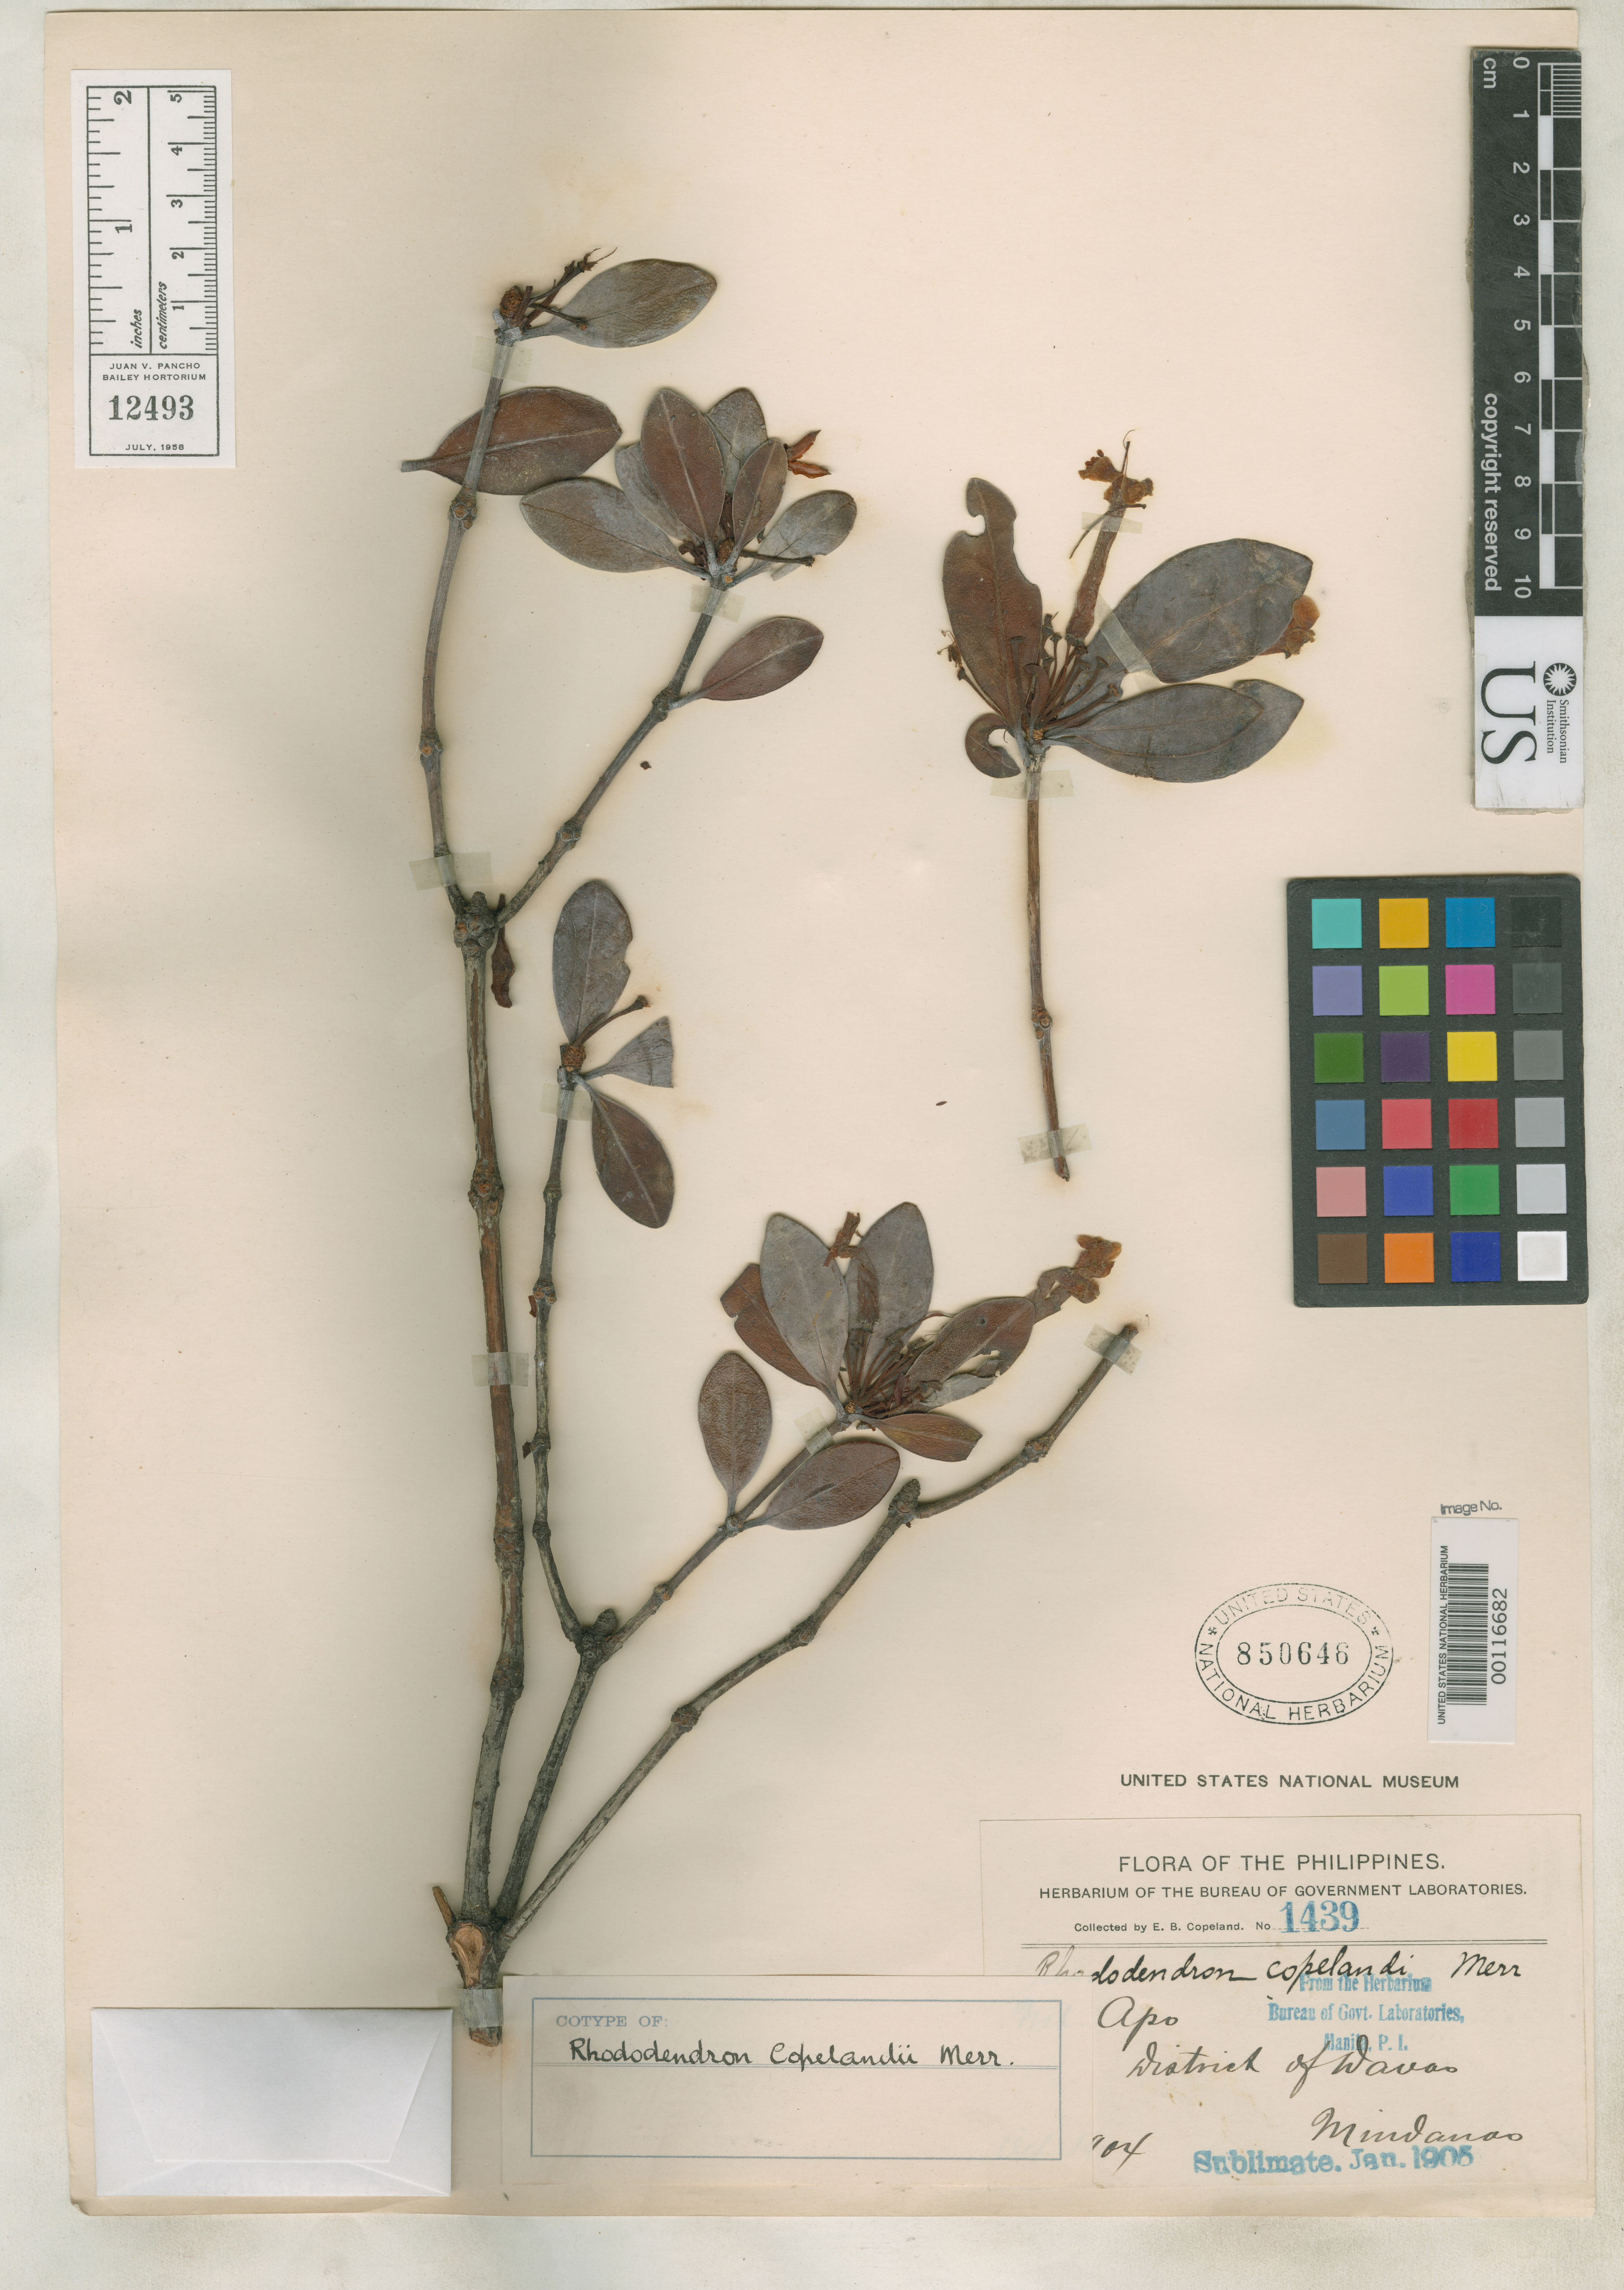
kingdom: Plantae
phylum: Tracheophyta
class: Magnoliopsida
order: Ericales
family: Ericaceae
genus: Rhododendron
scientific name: Rhododendron copelandii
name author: Merr.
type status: Isotype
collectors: E. B. Copeland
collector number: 1439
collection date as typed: Oct 1904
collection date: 1904-10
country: Philippines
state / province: Davao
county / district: Davao del Sur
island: Mindanao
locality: Mt. Apo.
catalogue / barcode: US 850646